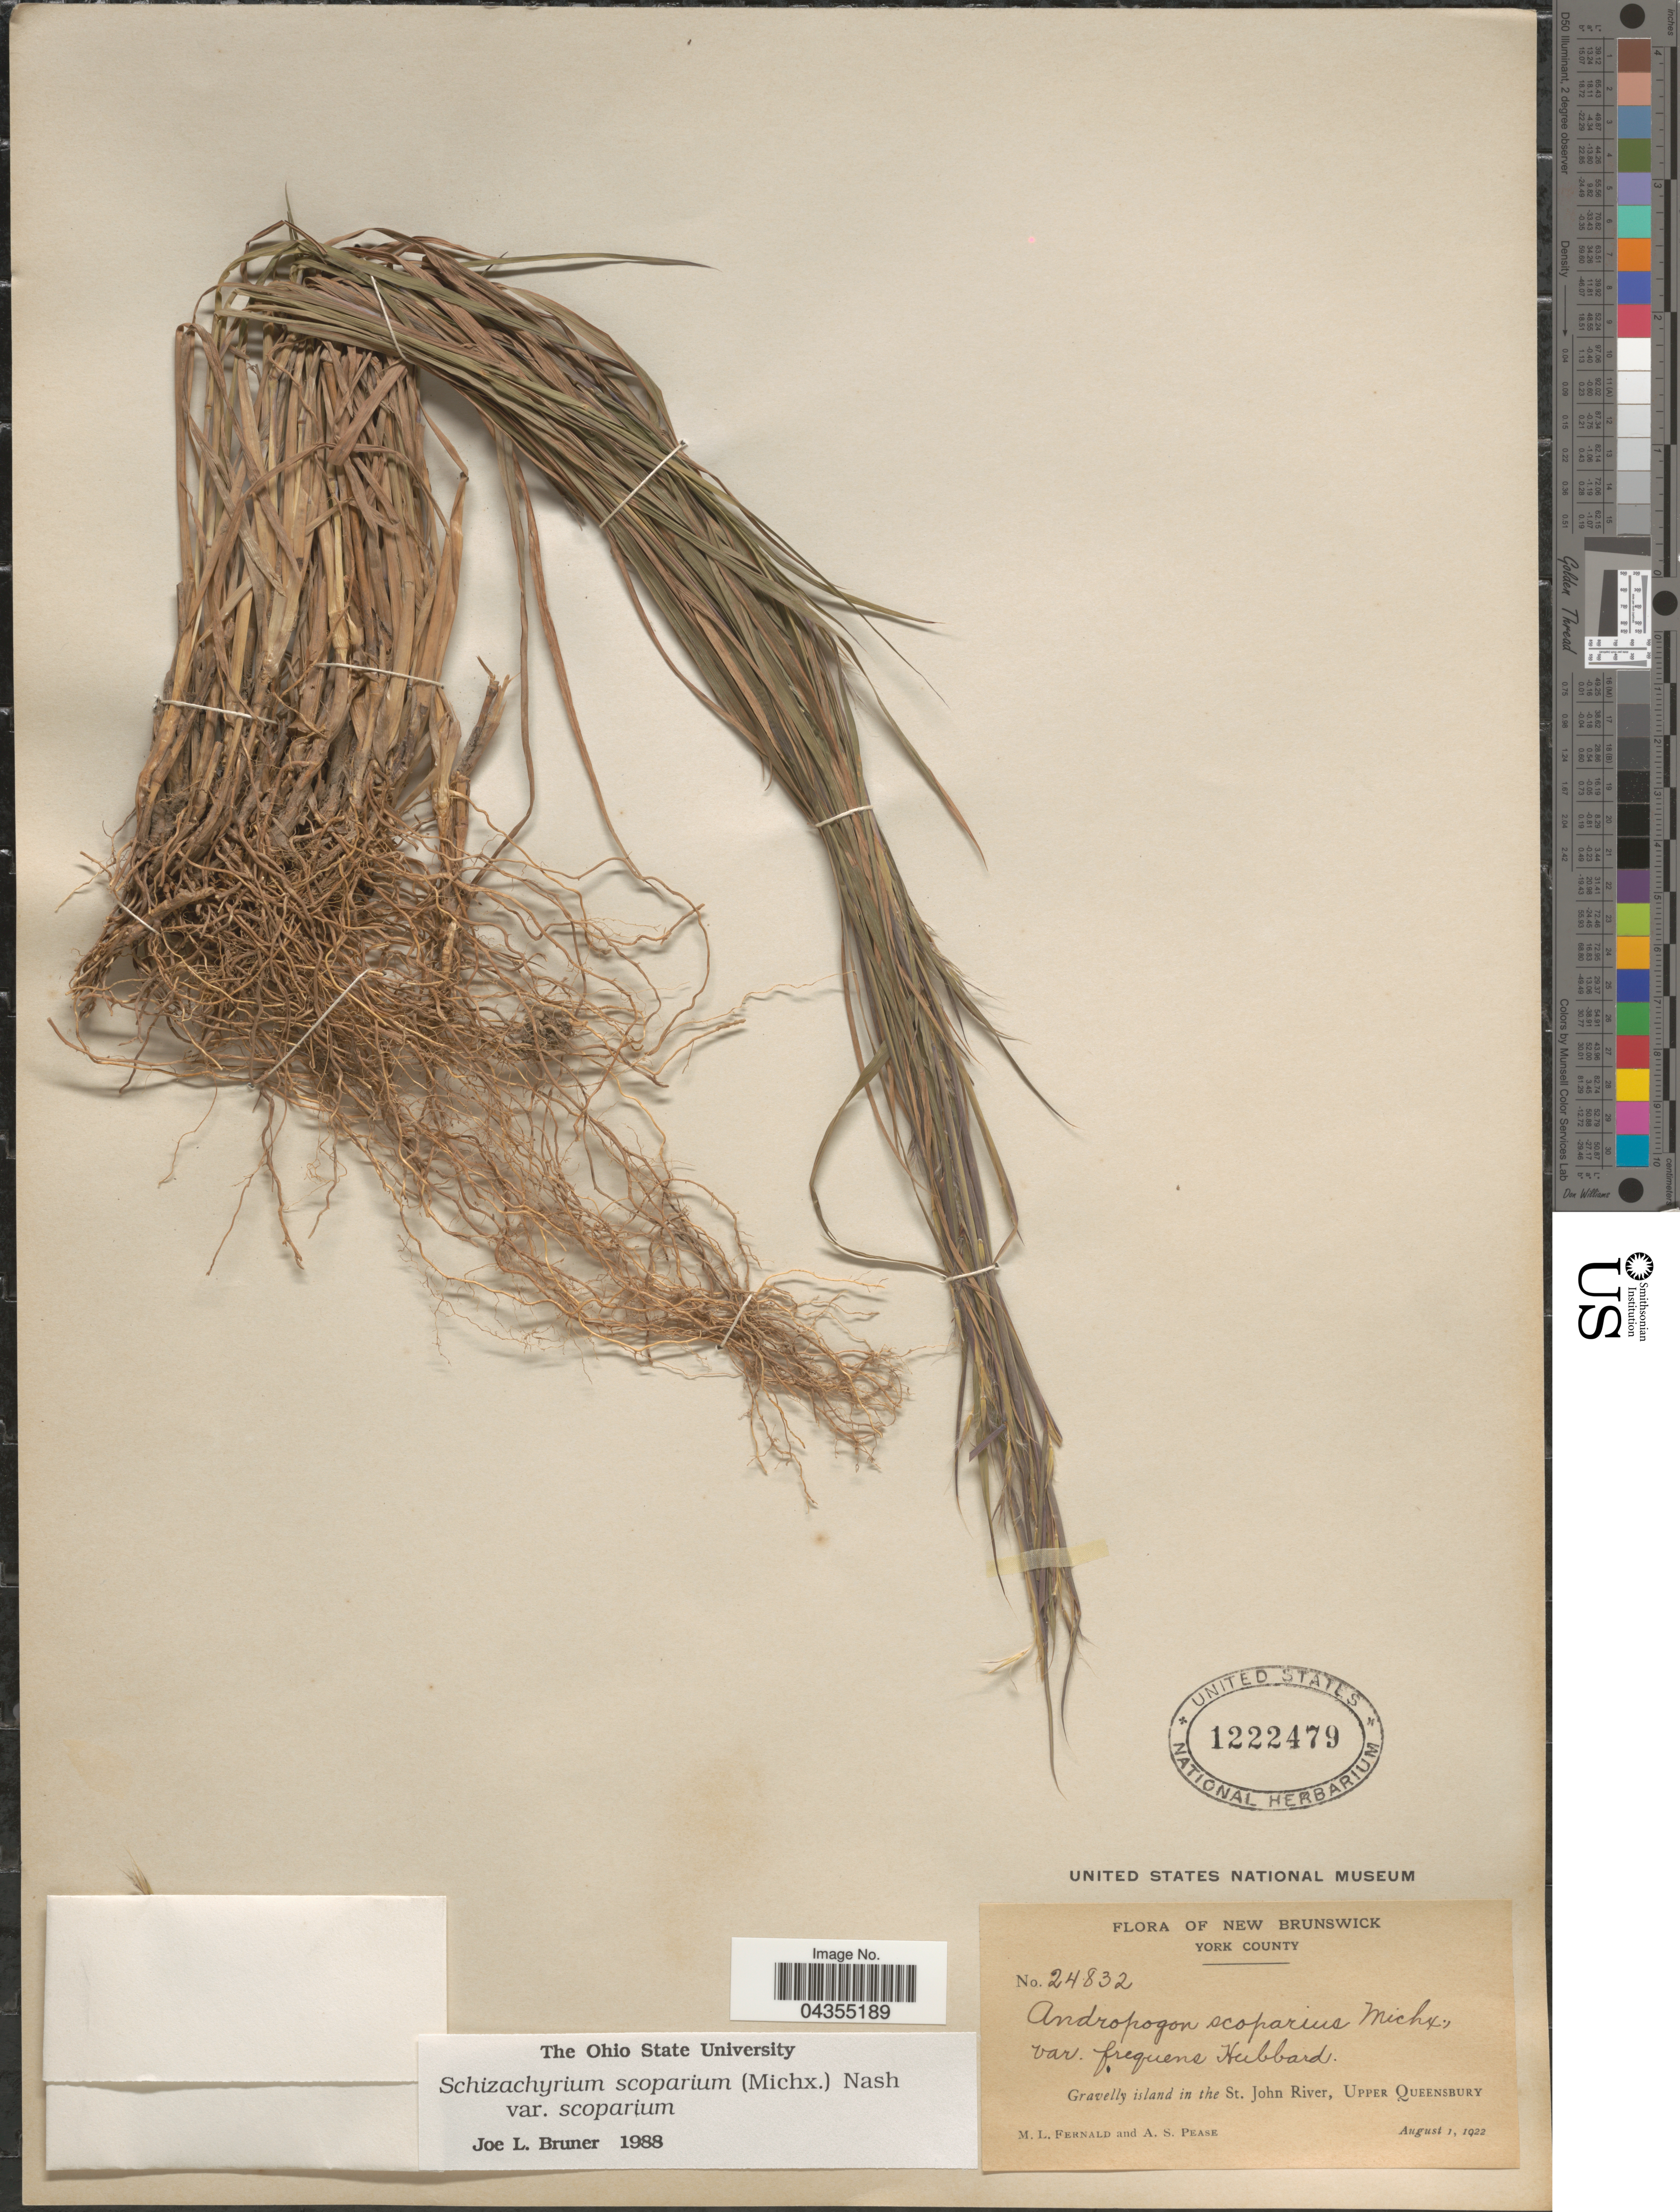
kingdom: Plantae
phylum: Tracheophyta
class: Liliopsida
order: Poales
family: Poaceae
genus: Schizachyrium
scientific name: Schizachyrium scoparium var. scoparium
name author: (Michx.) Nash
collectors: M. L. Fernald & A. S. Pease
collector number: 24832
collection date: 1922-08-01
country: Canada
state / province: New Brunswick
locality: York County. Gravelly island in the St. John River, Upper Queensbury.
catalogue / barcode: US 1222479